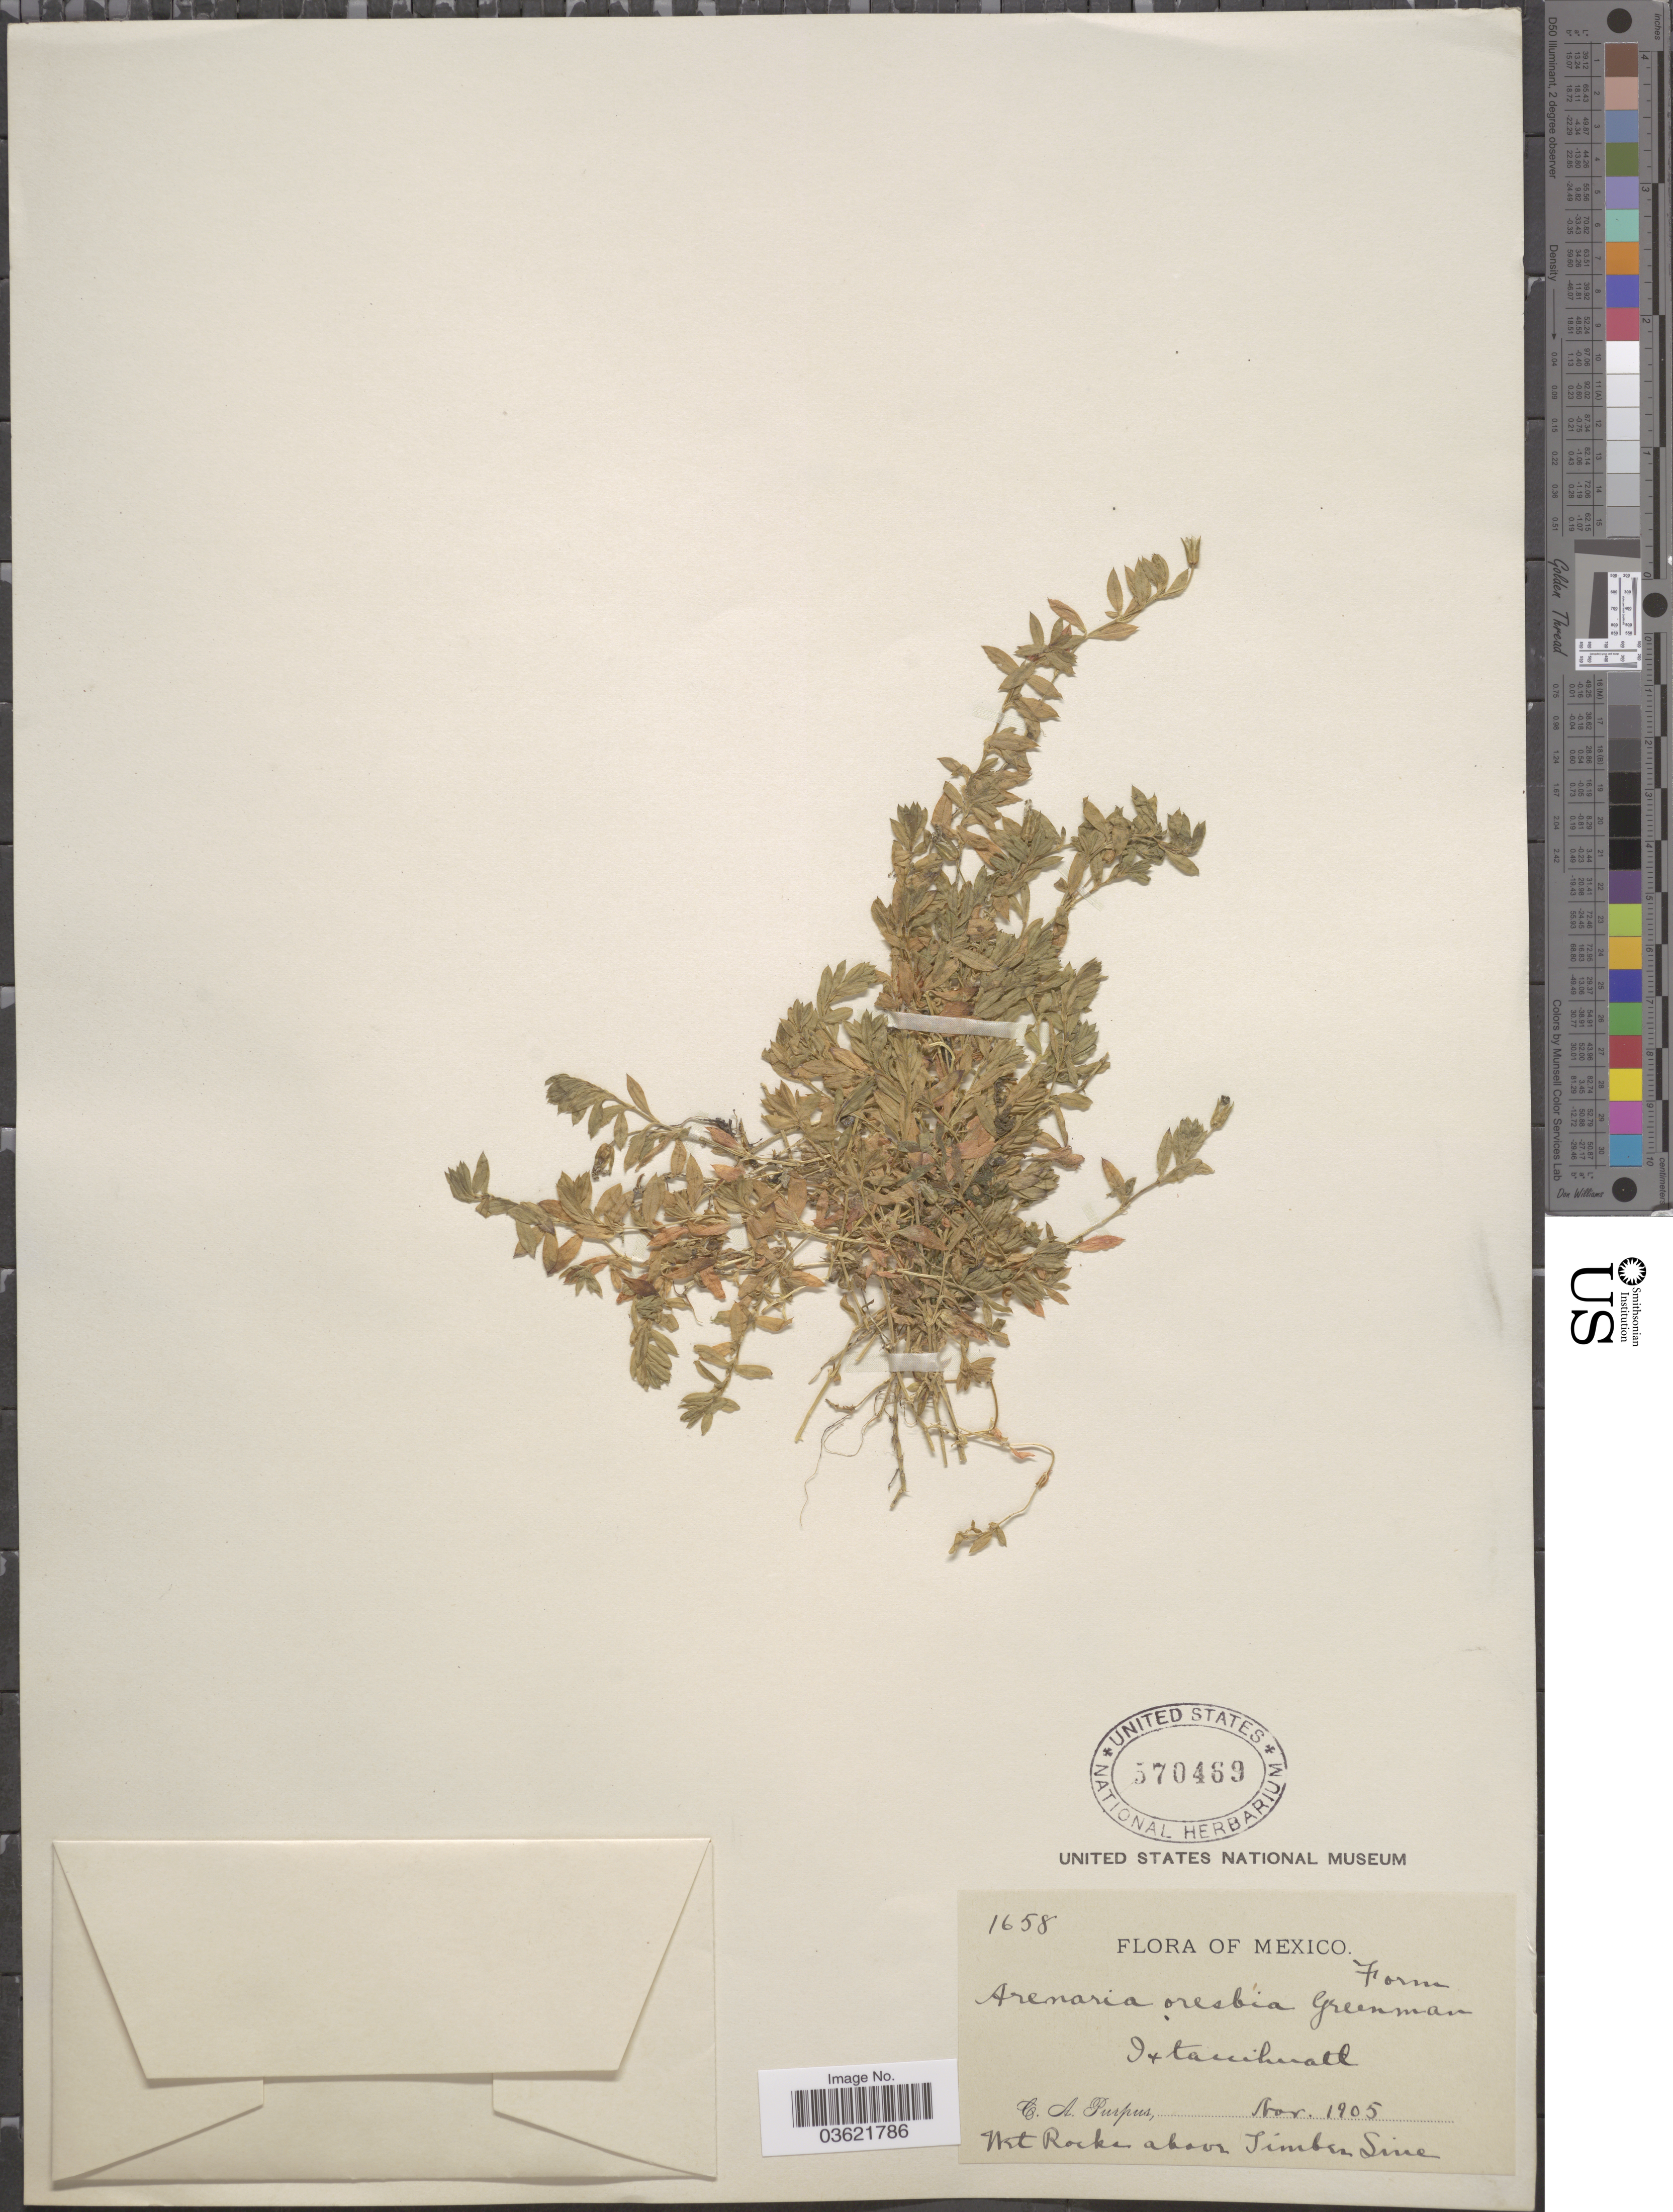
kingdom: Plantae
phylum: Tracheophyta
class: Magnoliopsida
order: Caryophyllales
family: Caryophyllaceae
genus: Arenaria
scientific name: Arenaria oresbia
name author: Greenm.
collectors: C. A. Purpus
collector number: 1658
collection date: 1905-11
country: Mexico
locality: Ixtaccihuatl. Above Timber Line.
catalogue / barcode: US 570469